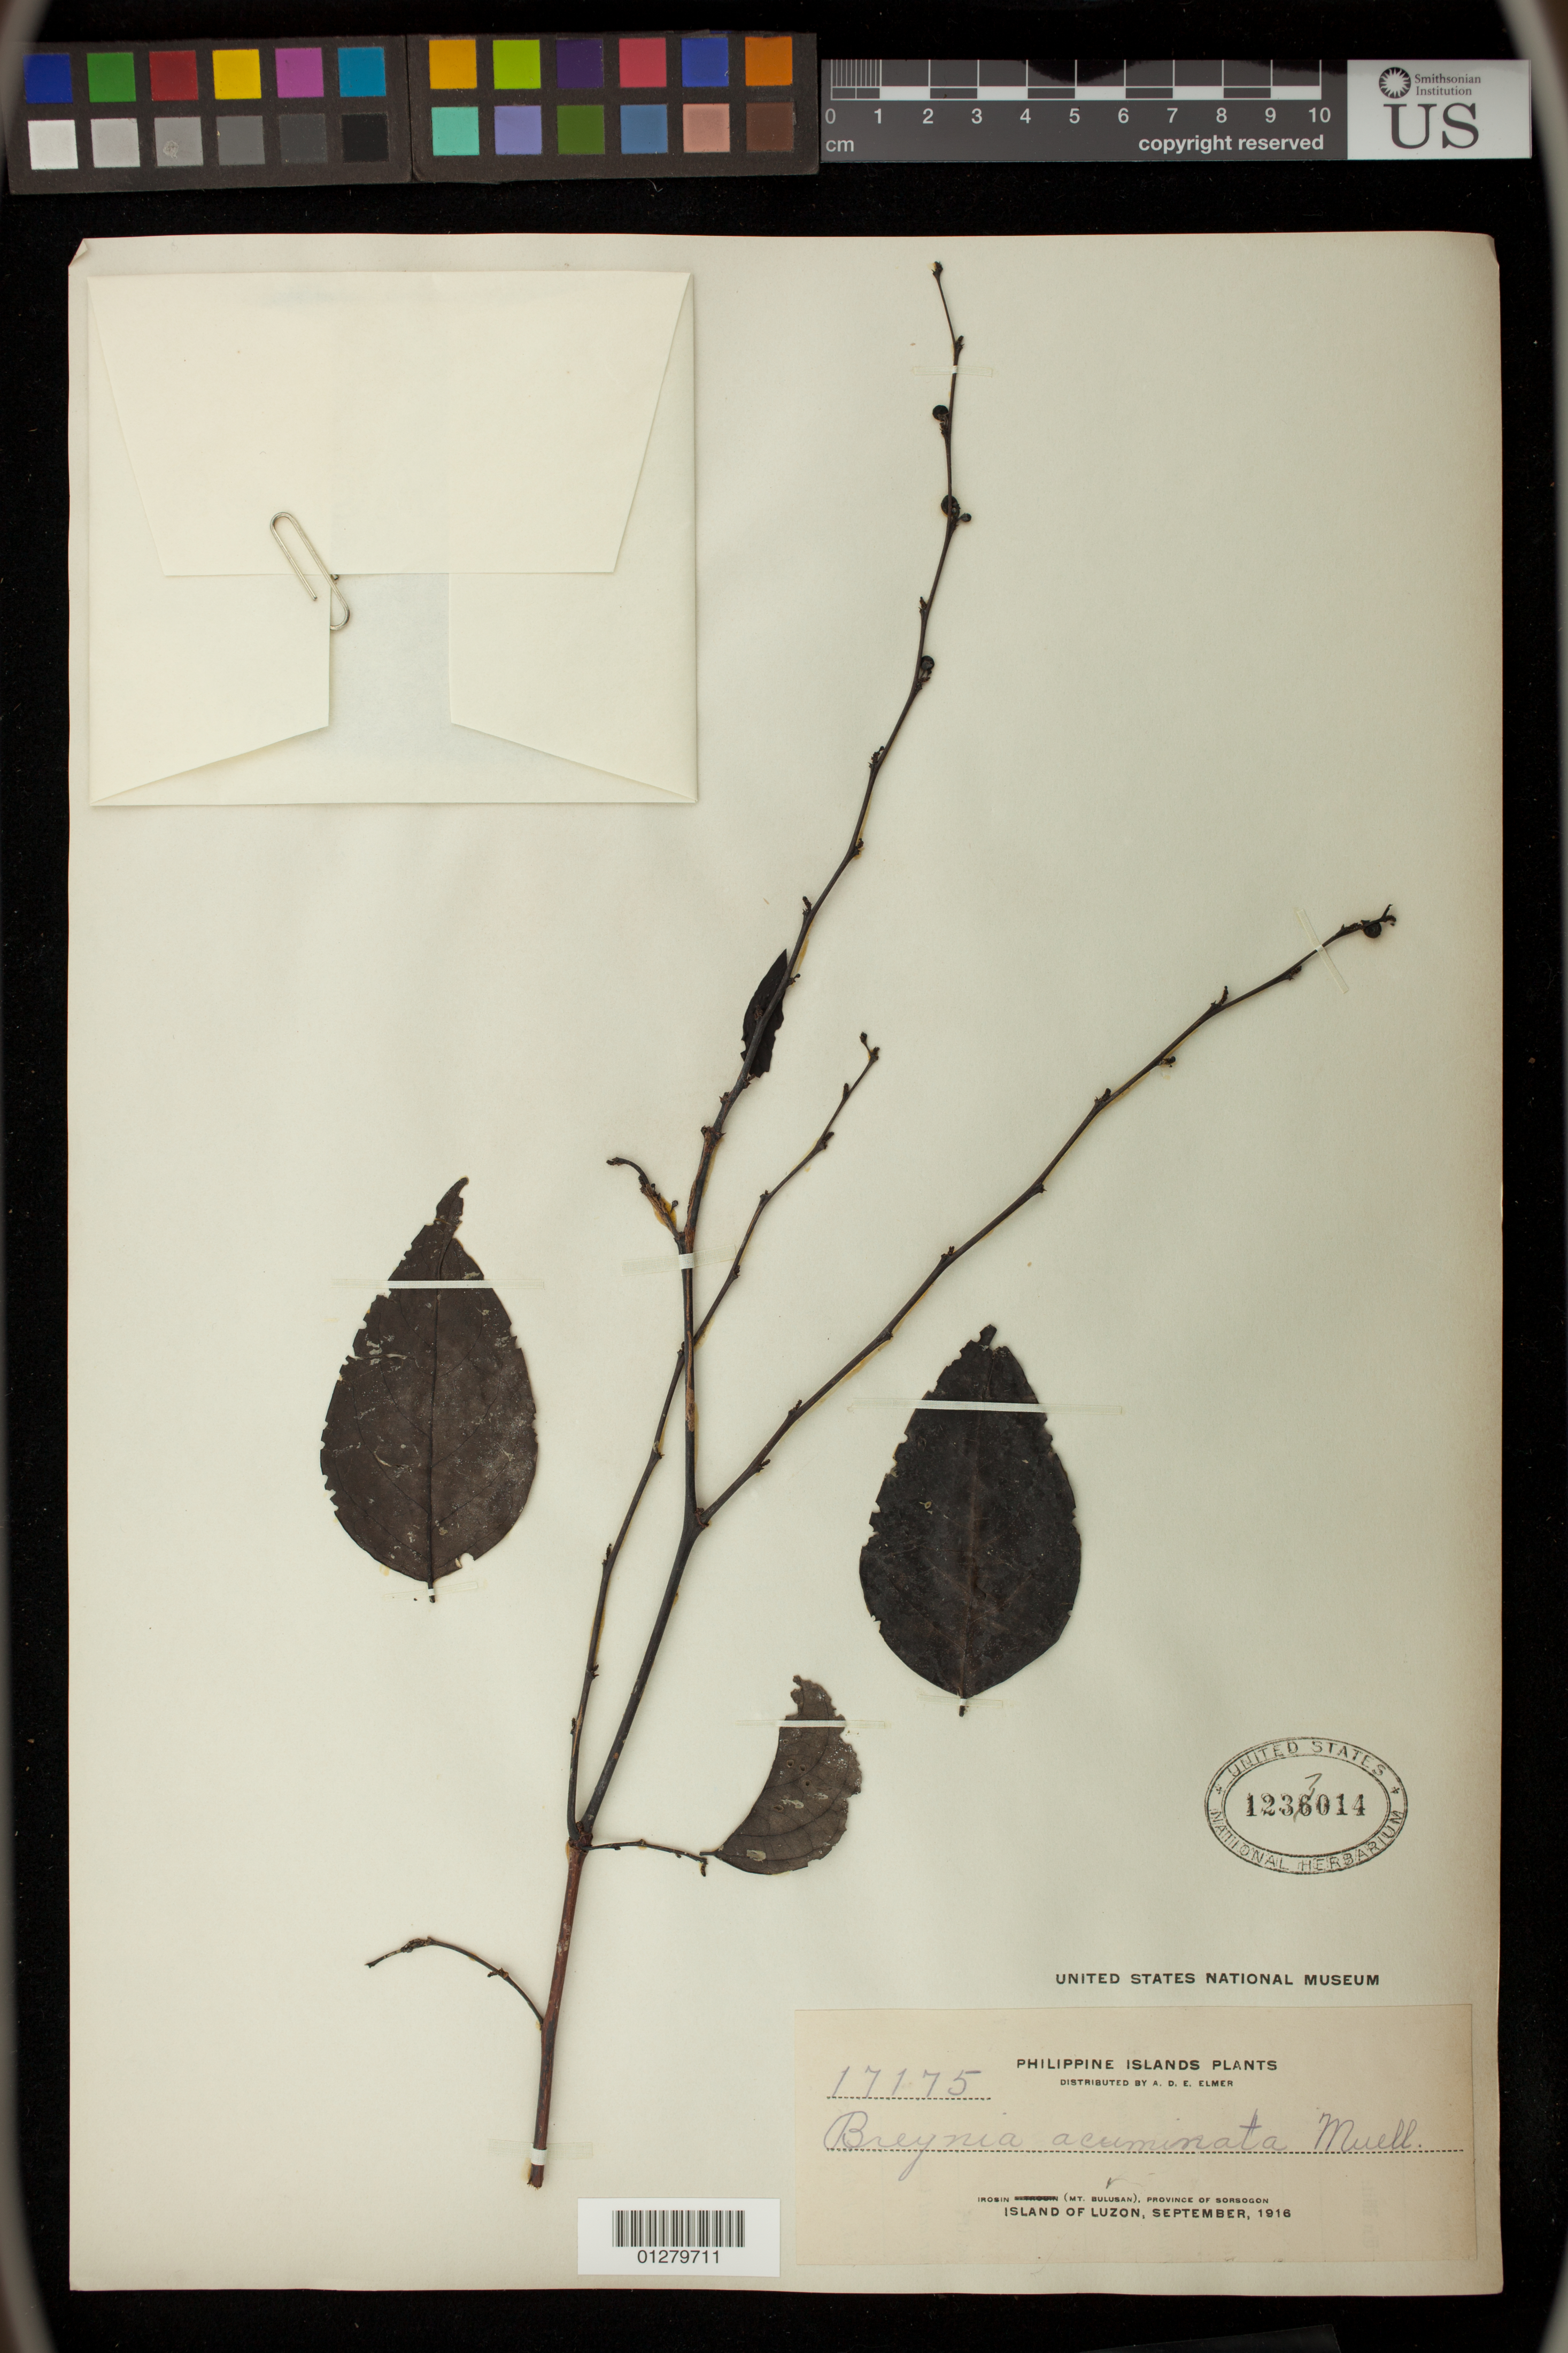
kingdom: Plantae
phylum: Tracheophyta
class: Magnoliopsida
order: Malpighiales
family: Phyllanthaceae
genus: Breynia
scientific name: Breynia racemosa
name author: (Blume) Müll. Arg.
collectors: A. D. E. Elmer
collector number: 17175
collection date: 1916-09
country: Philippines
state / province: Bicol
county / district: Sorsogon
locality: Irosin (Mt. Bulusan), Province of Sorsogon, Island of Luzon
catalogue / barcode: US 1237014